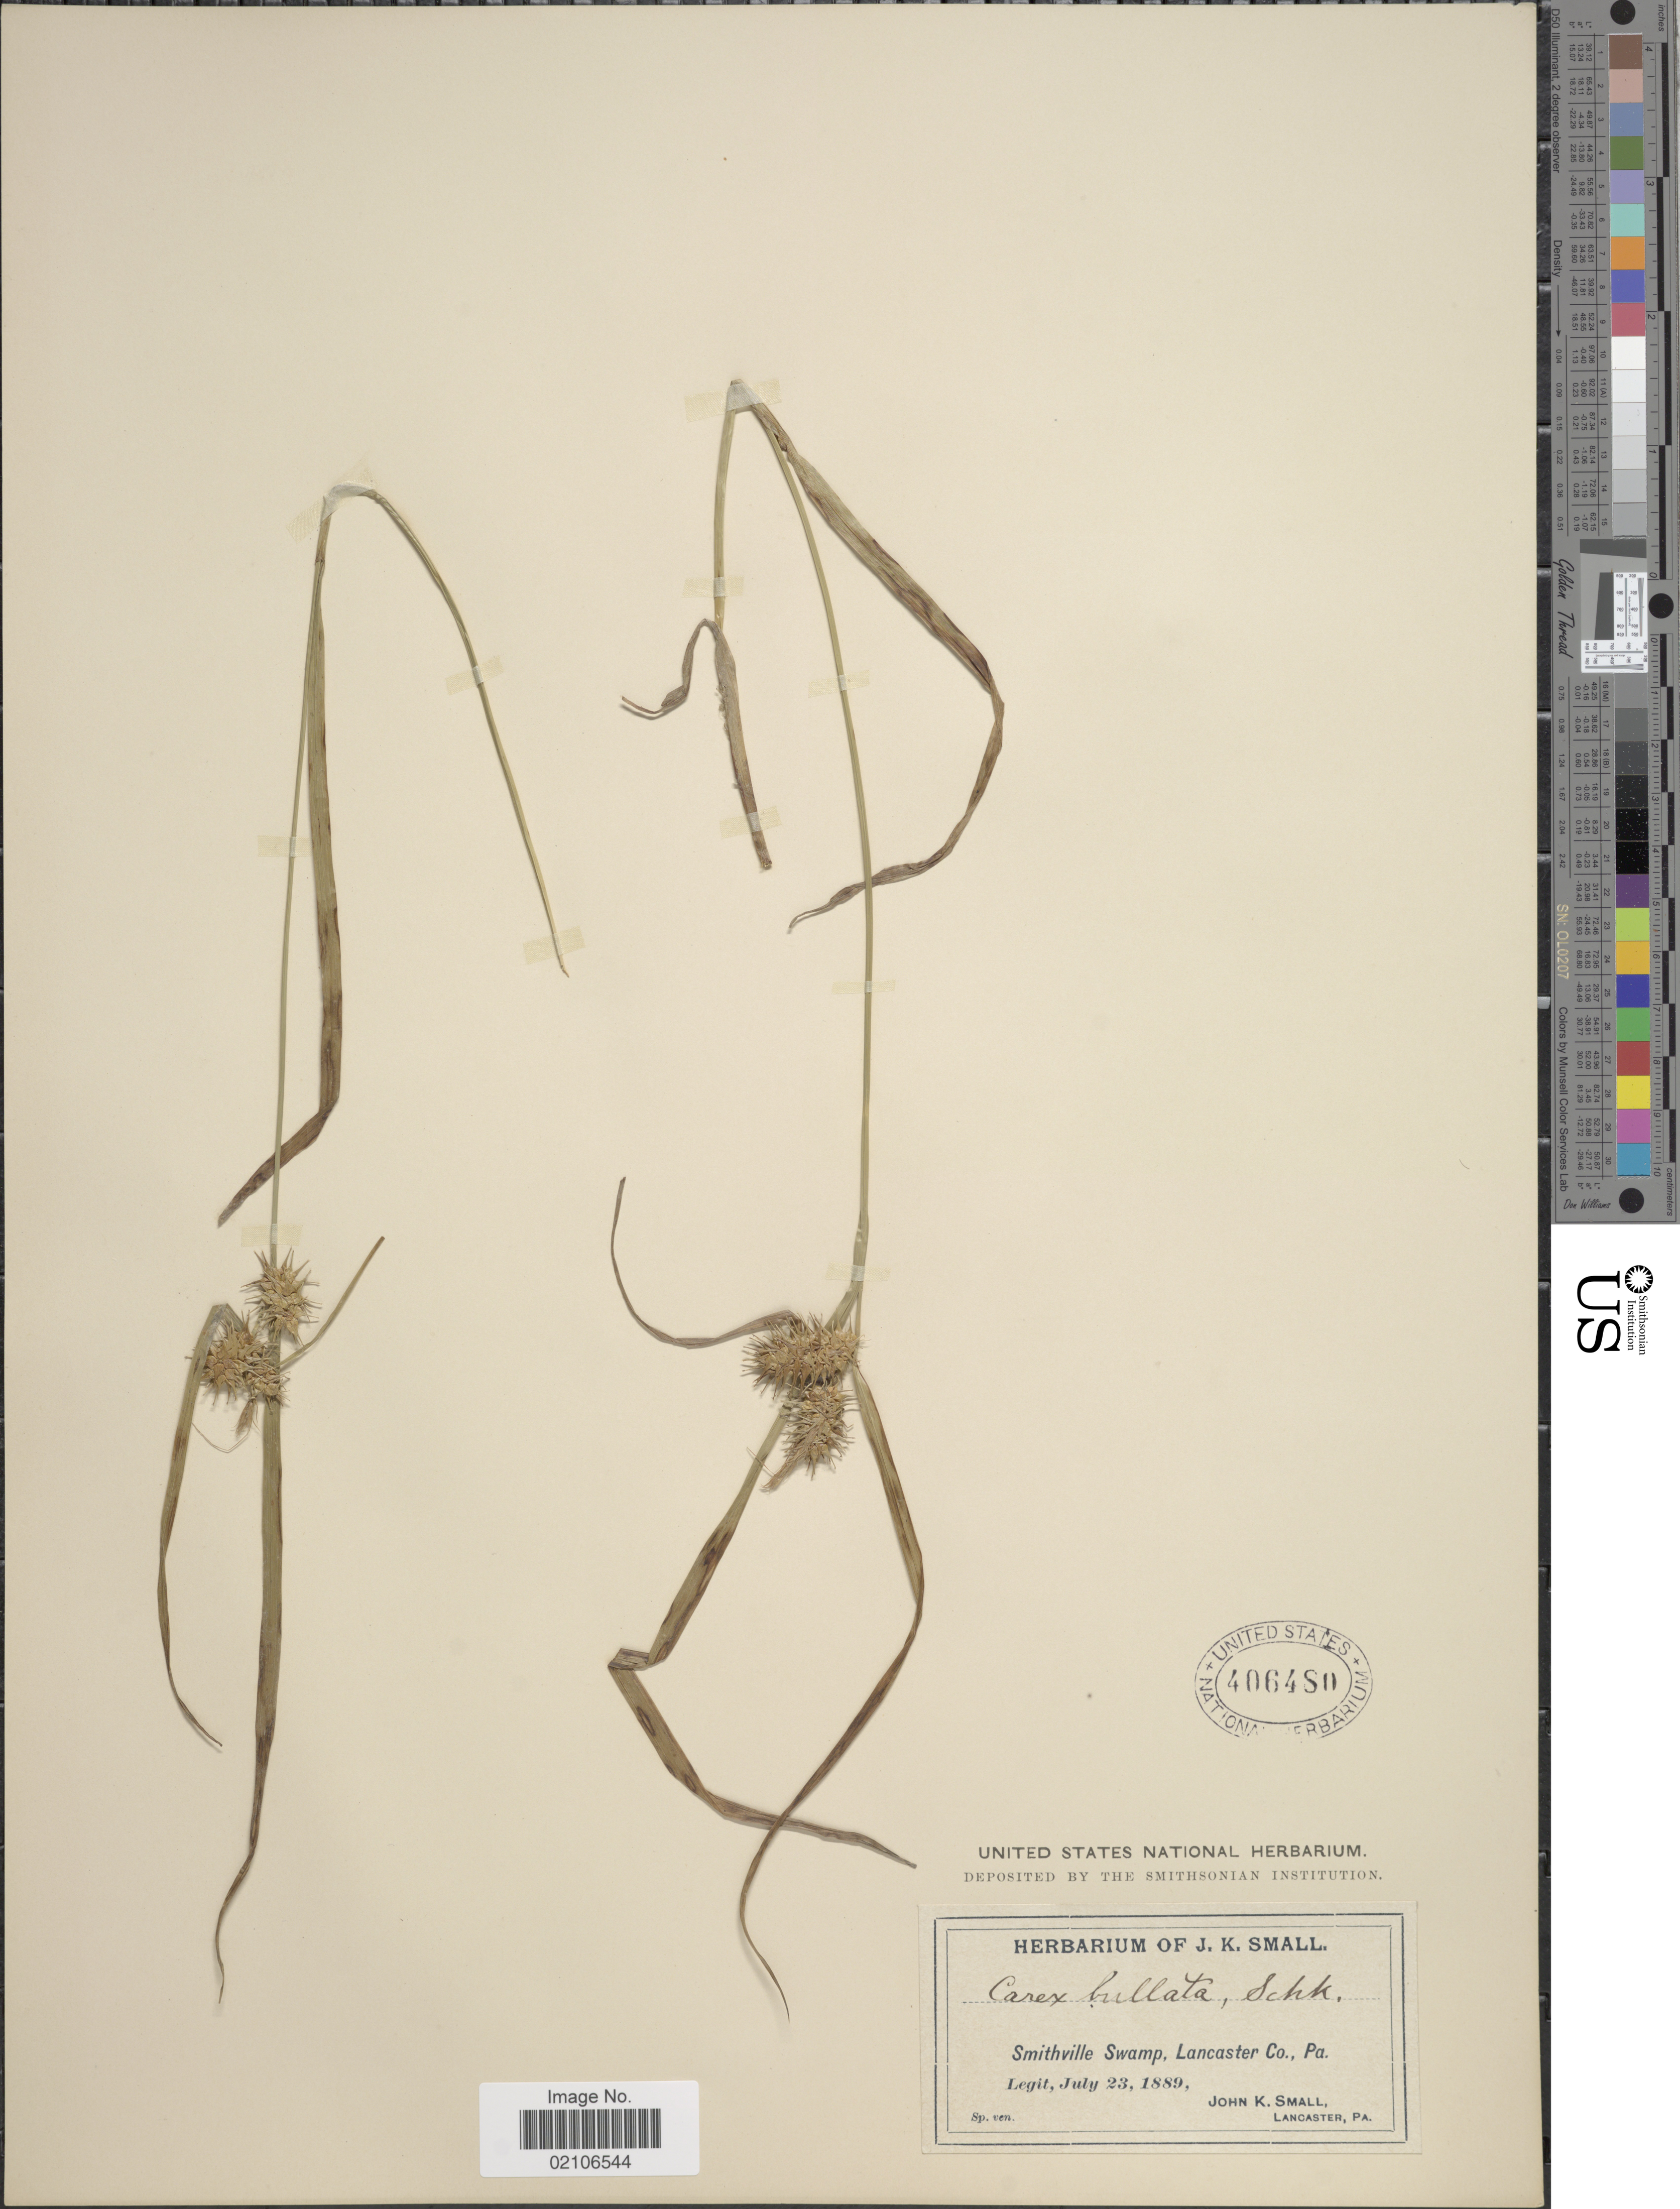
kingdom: Plantae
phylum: Tracheophyta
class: Liliopsida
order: Poales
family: Cyperaceae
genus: Carex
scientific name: Carex bullata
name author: Schkuhr ex Willd.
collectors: J. K. Small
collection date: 1889-07-23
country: United States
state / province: Pennsylvania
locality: Smithville Swamp, Lancaster Co.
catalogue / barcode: US 406480